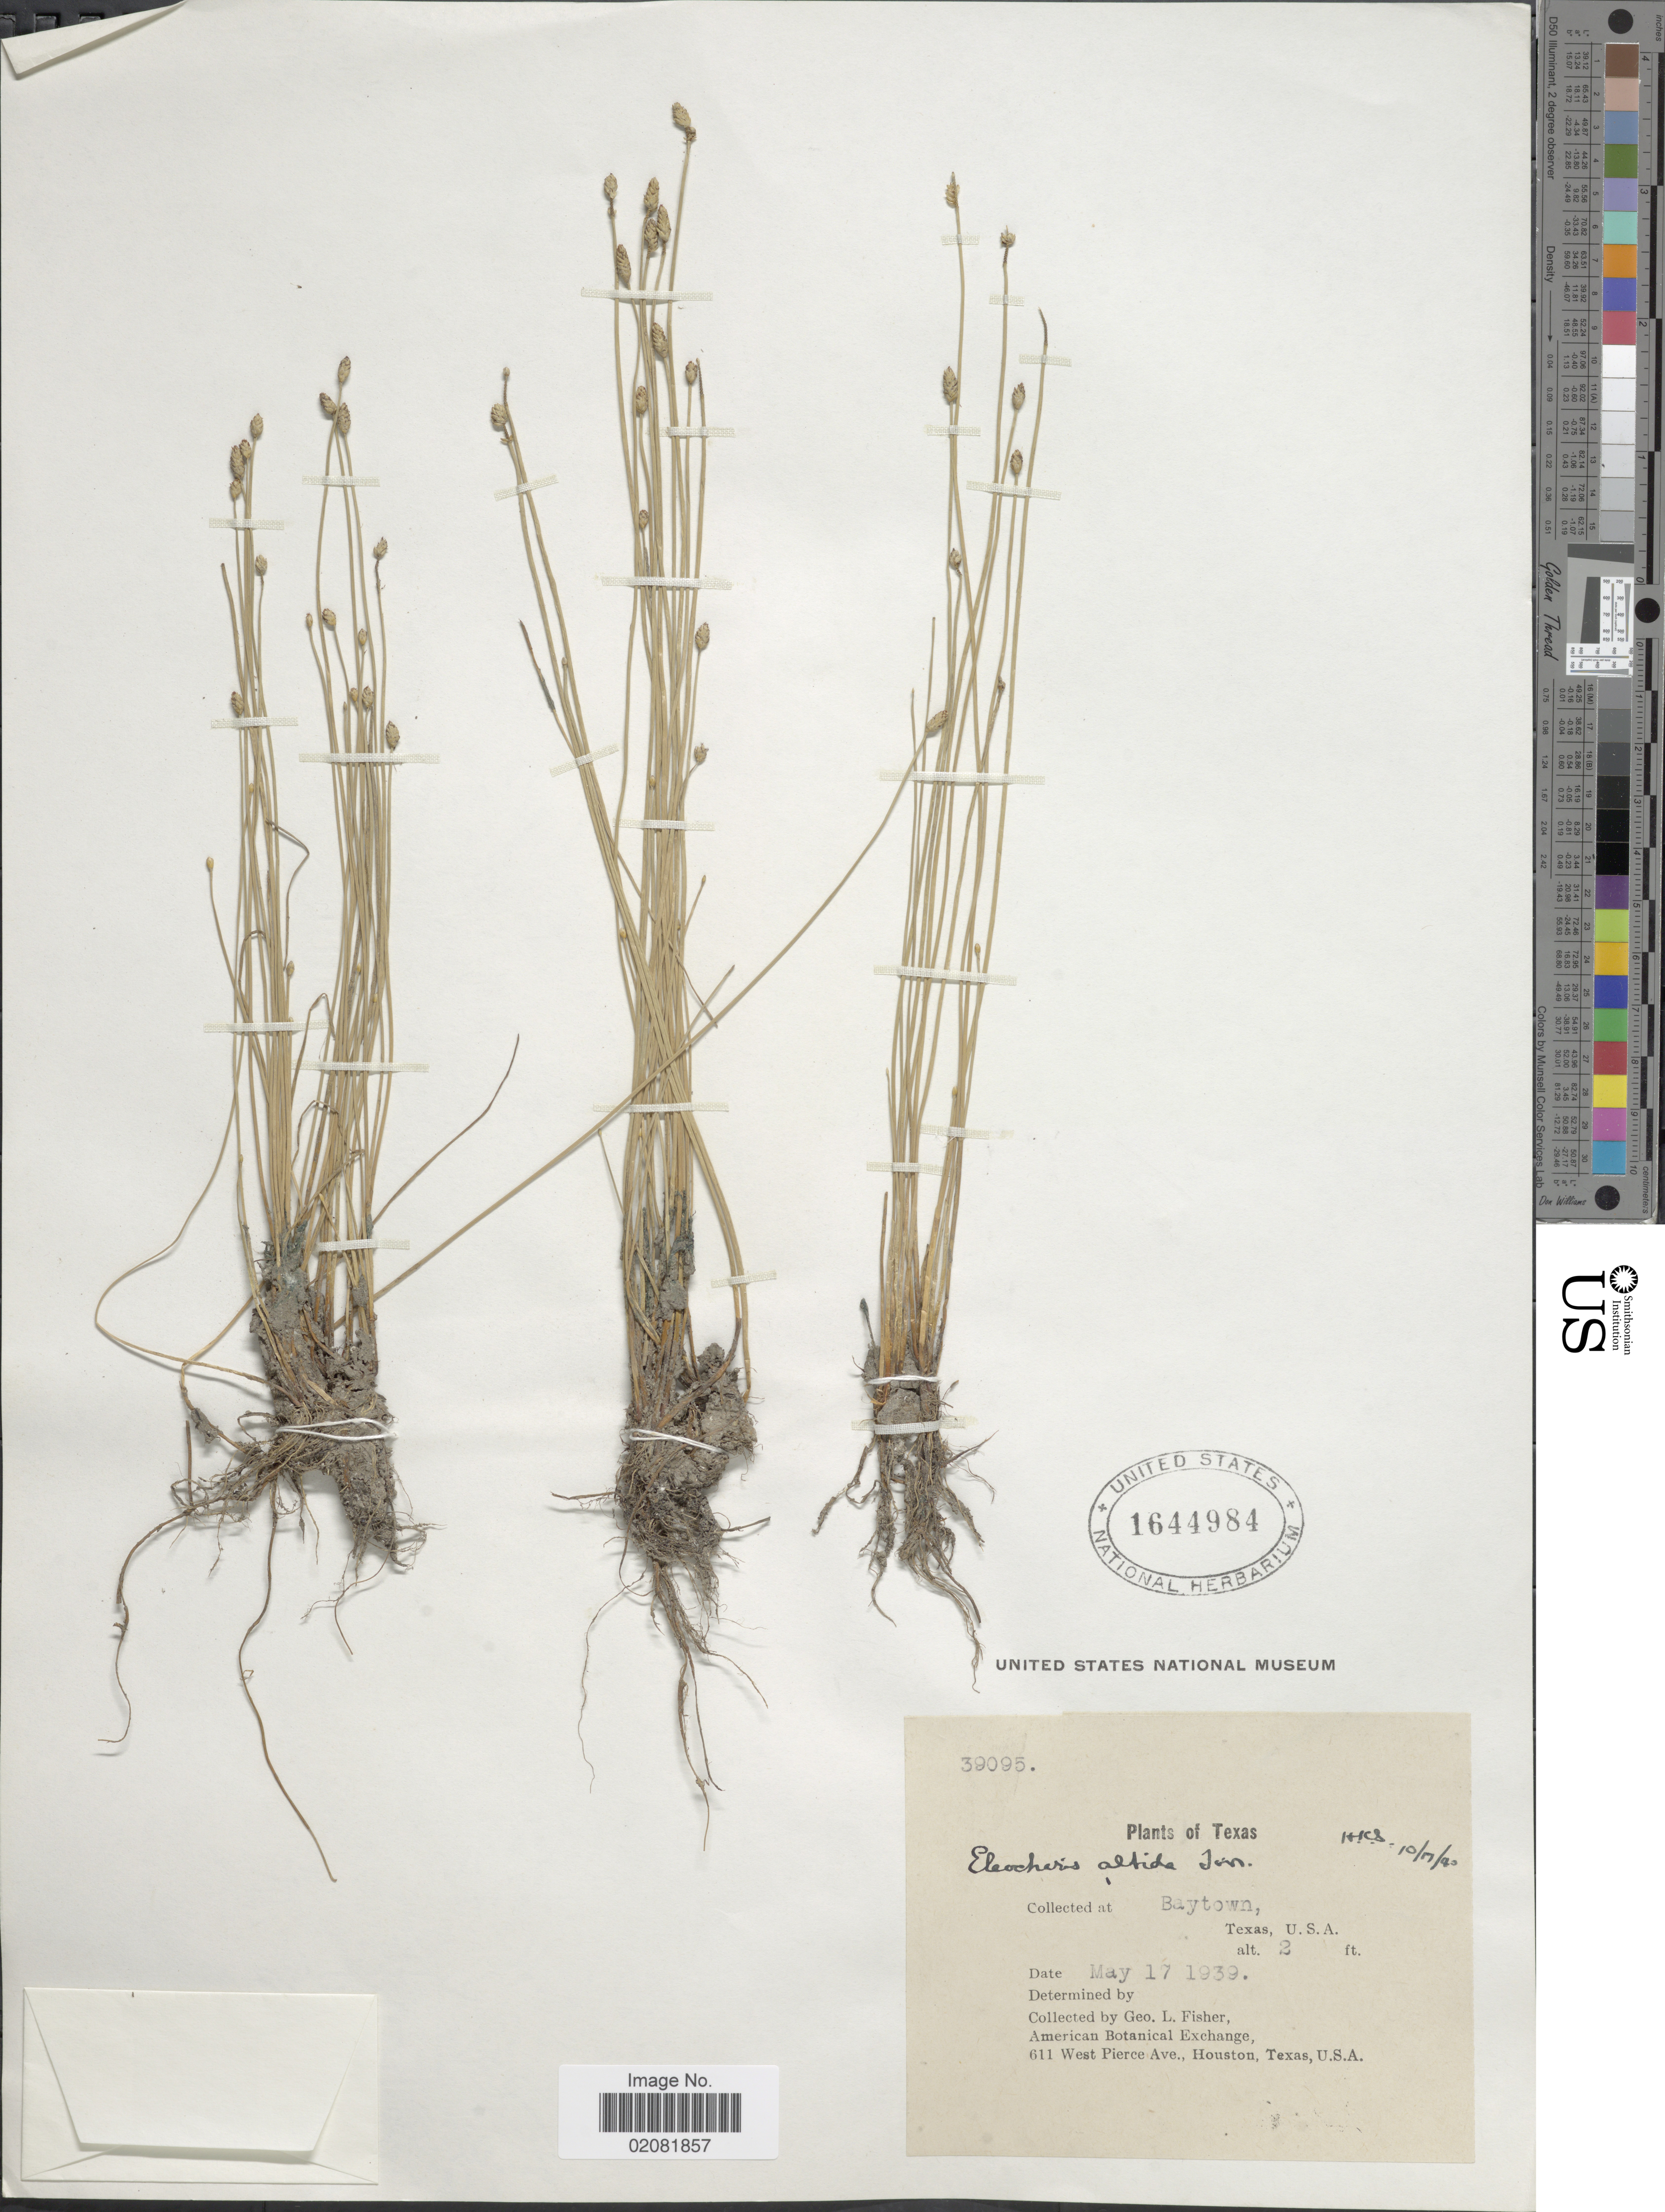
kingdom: Plantae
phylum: Tracheophyta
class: Liliopsida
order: Poales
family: Cyperaceae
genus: Eleocharis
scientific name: Eleocharis albida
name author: Torr.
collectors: G. L. Fisher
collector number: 39095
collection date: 1939-05-17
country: United States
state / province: Texas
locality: Baytown, Texas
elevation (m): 1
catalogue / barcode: US 1644984